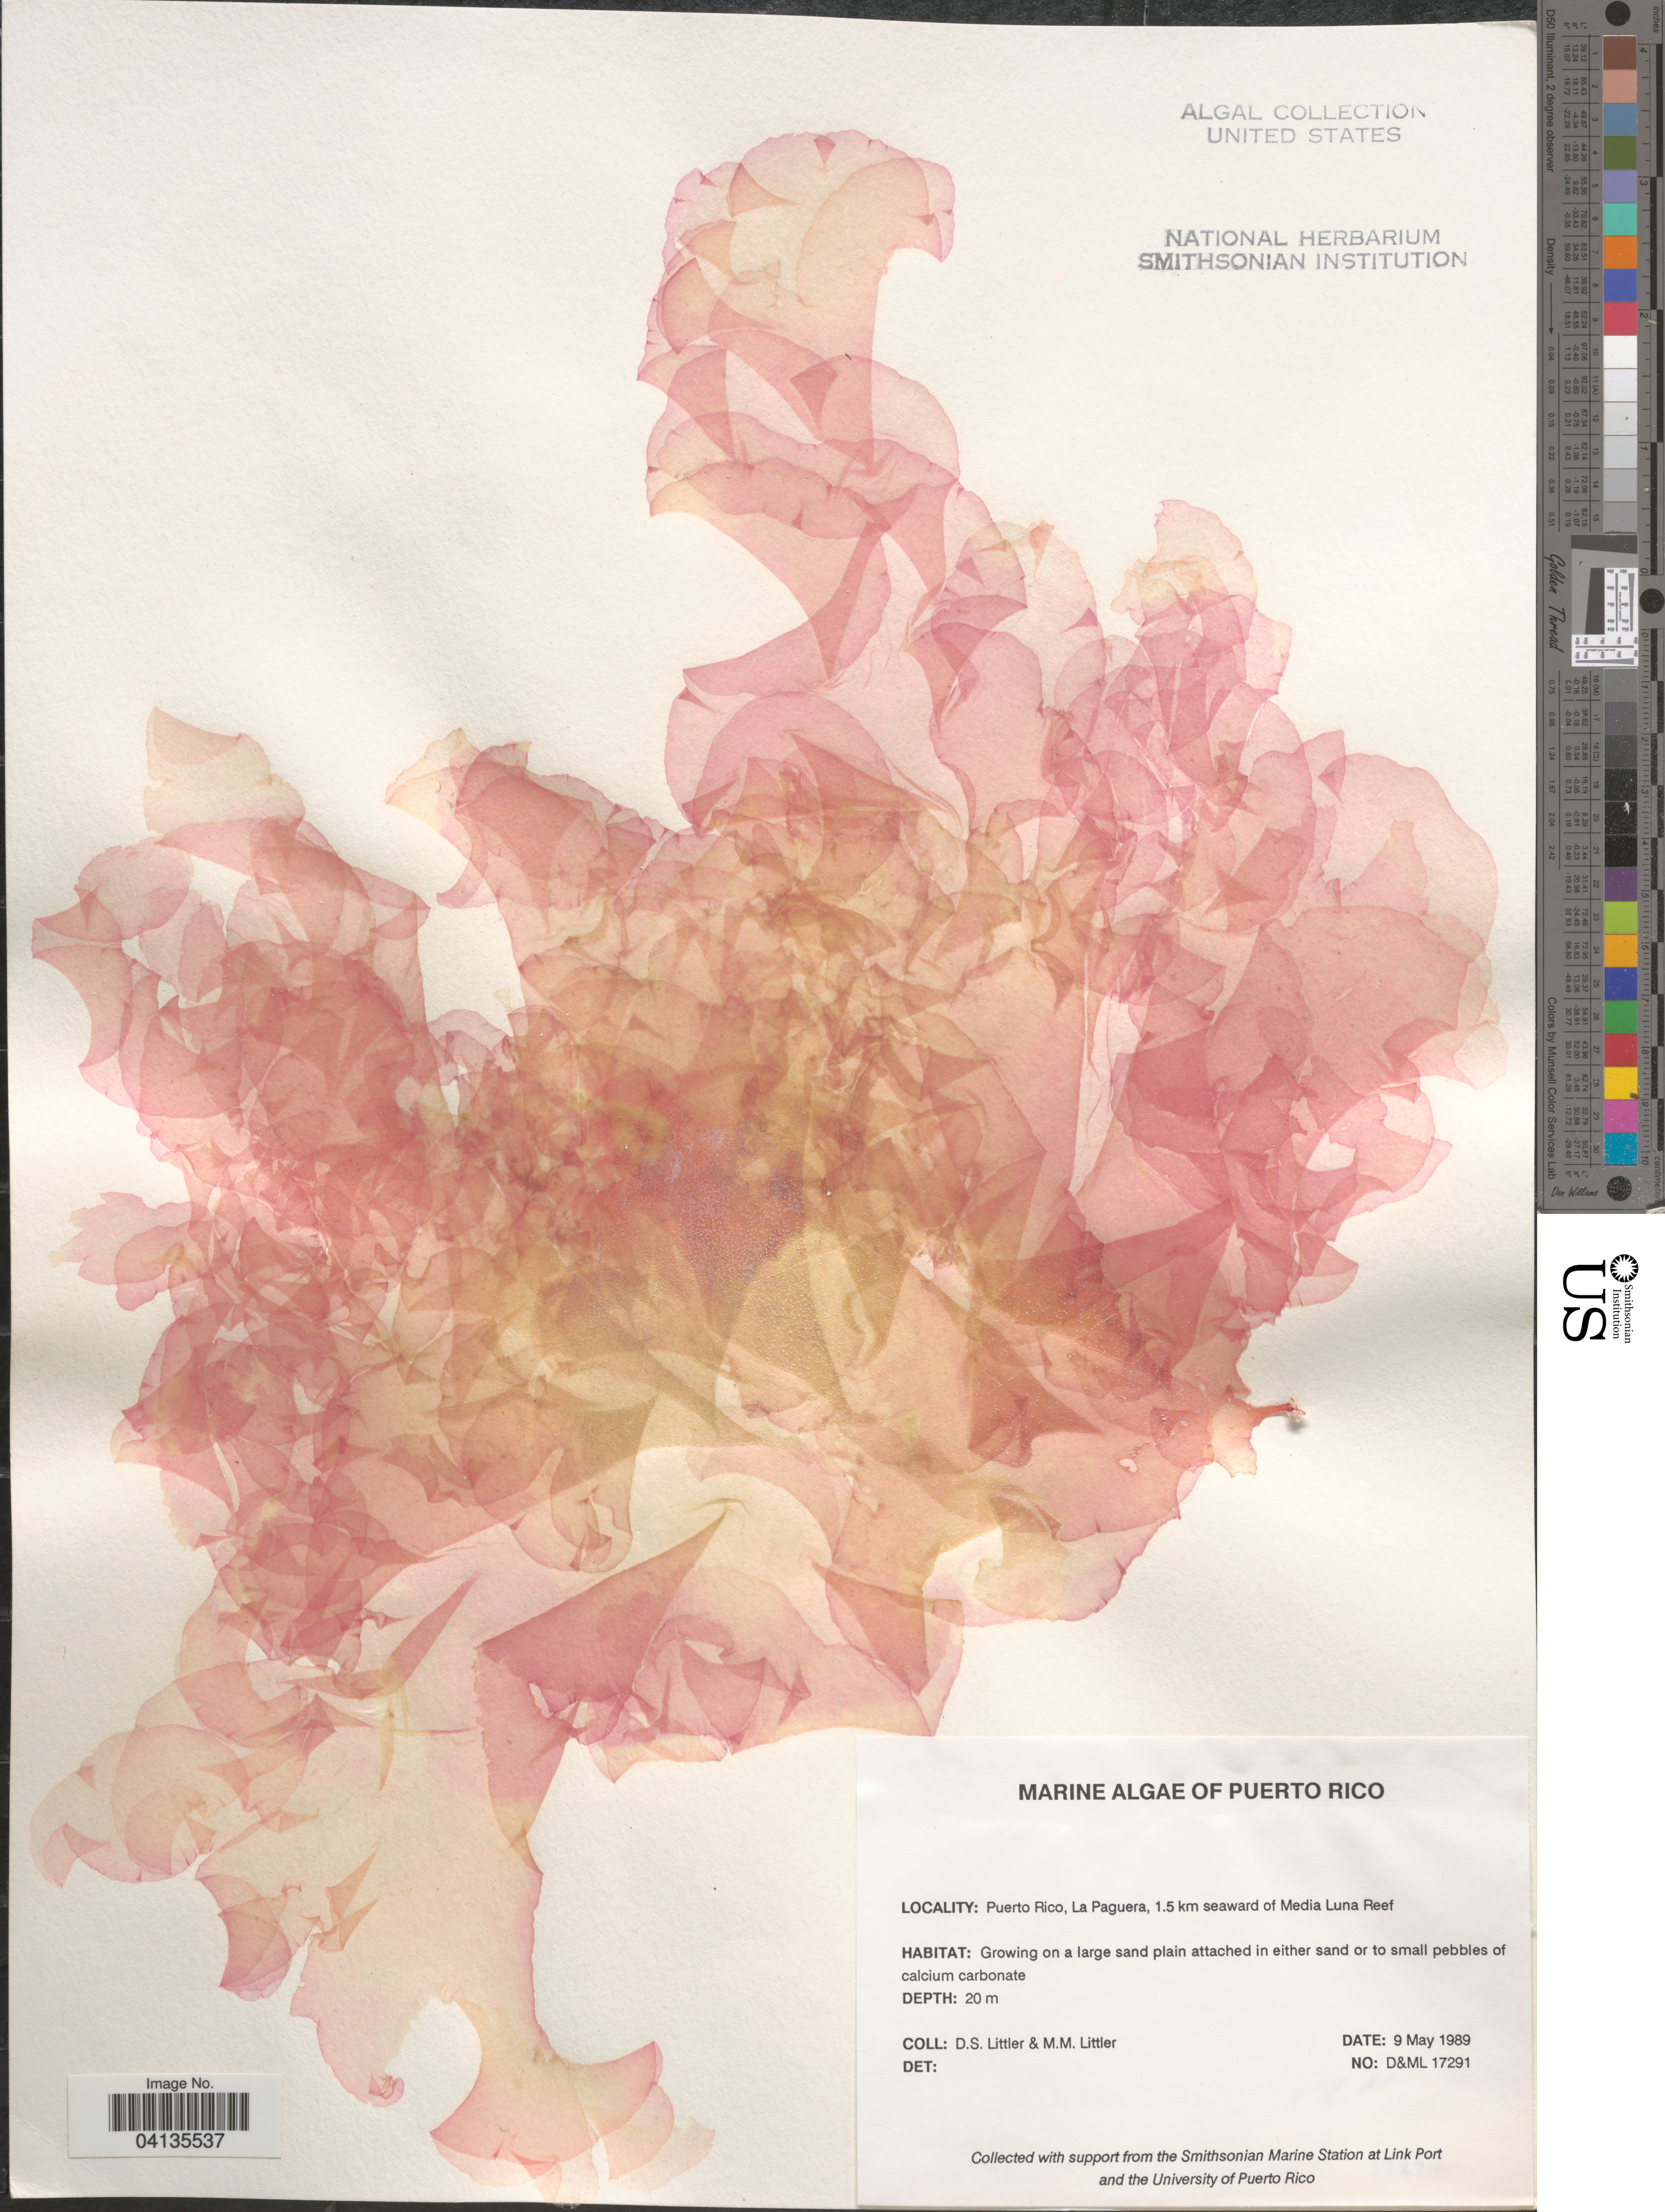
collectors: D. S. Littler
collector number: D&ML17291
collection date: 1989-05-09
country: Puerto Rico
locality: La Paguera, 1.5 km seaward of Media Luna Reef.